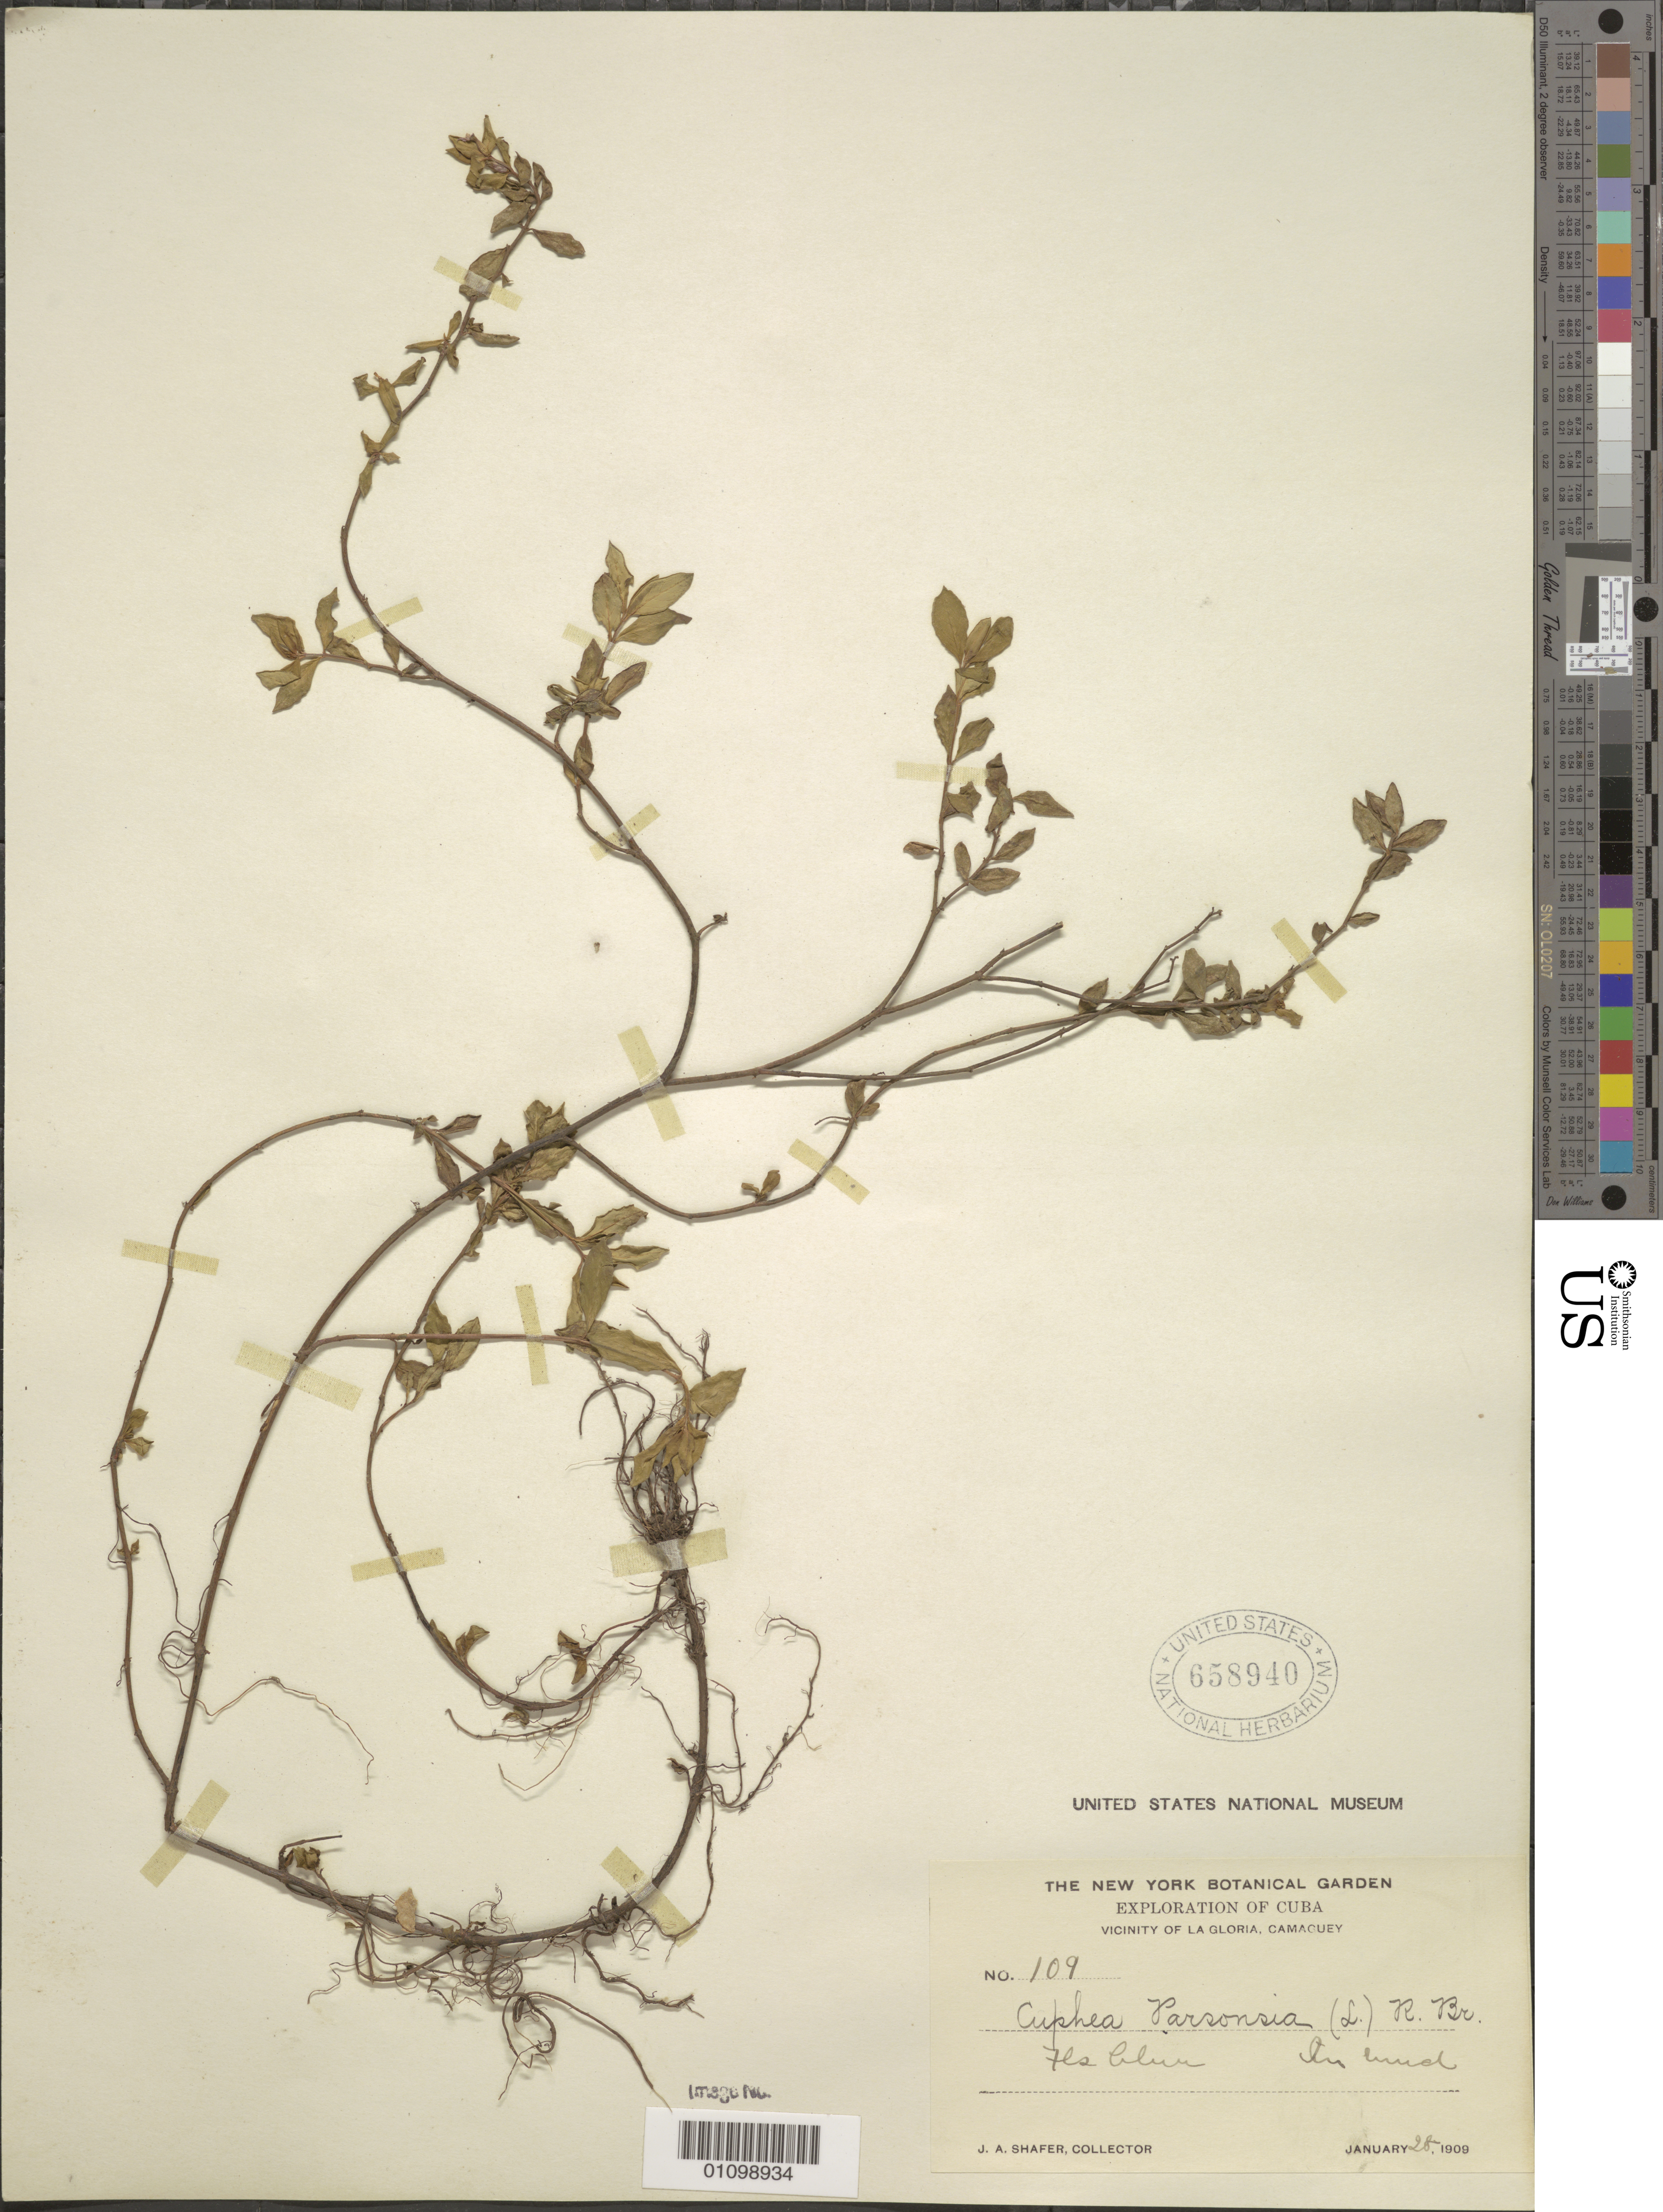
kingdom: Plantae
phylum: Tracheophyta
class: Magnoliopsida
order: Myrtales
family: Lythraceae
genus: Cuphea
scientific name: Cuphea parsonsia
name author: (L.) R. Br. ex Steud.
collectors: J. A. Shafer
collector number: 109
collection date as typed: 28 Jan 1909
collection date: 1909-01-28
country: Cuba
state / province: Camagüey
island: Cuba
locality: Vicinity of La Gloria In mud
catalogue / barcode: US 658940